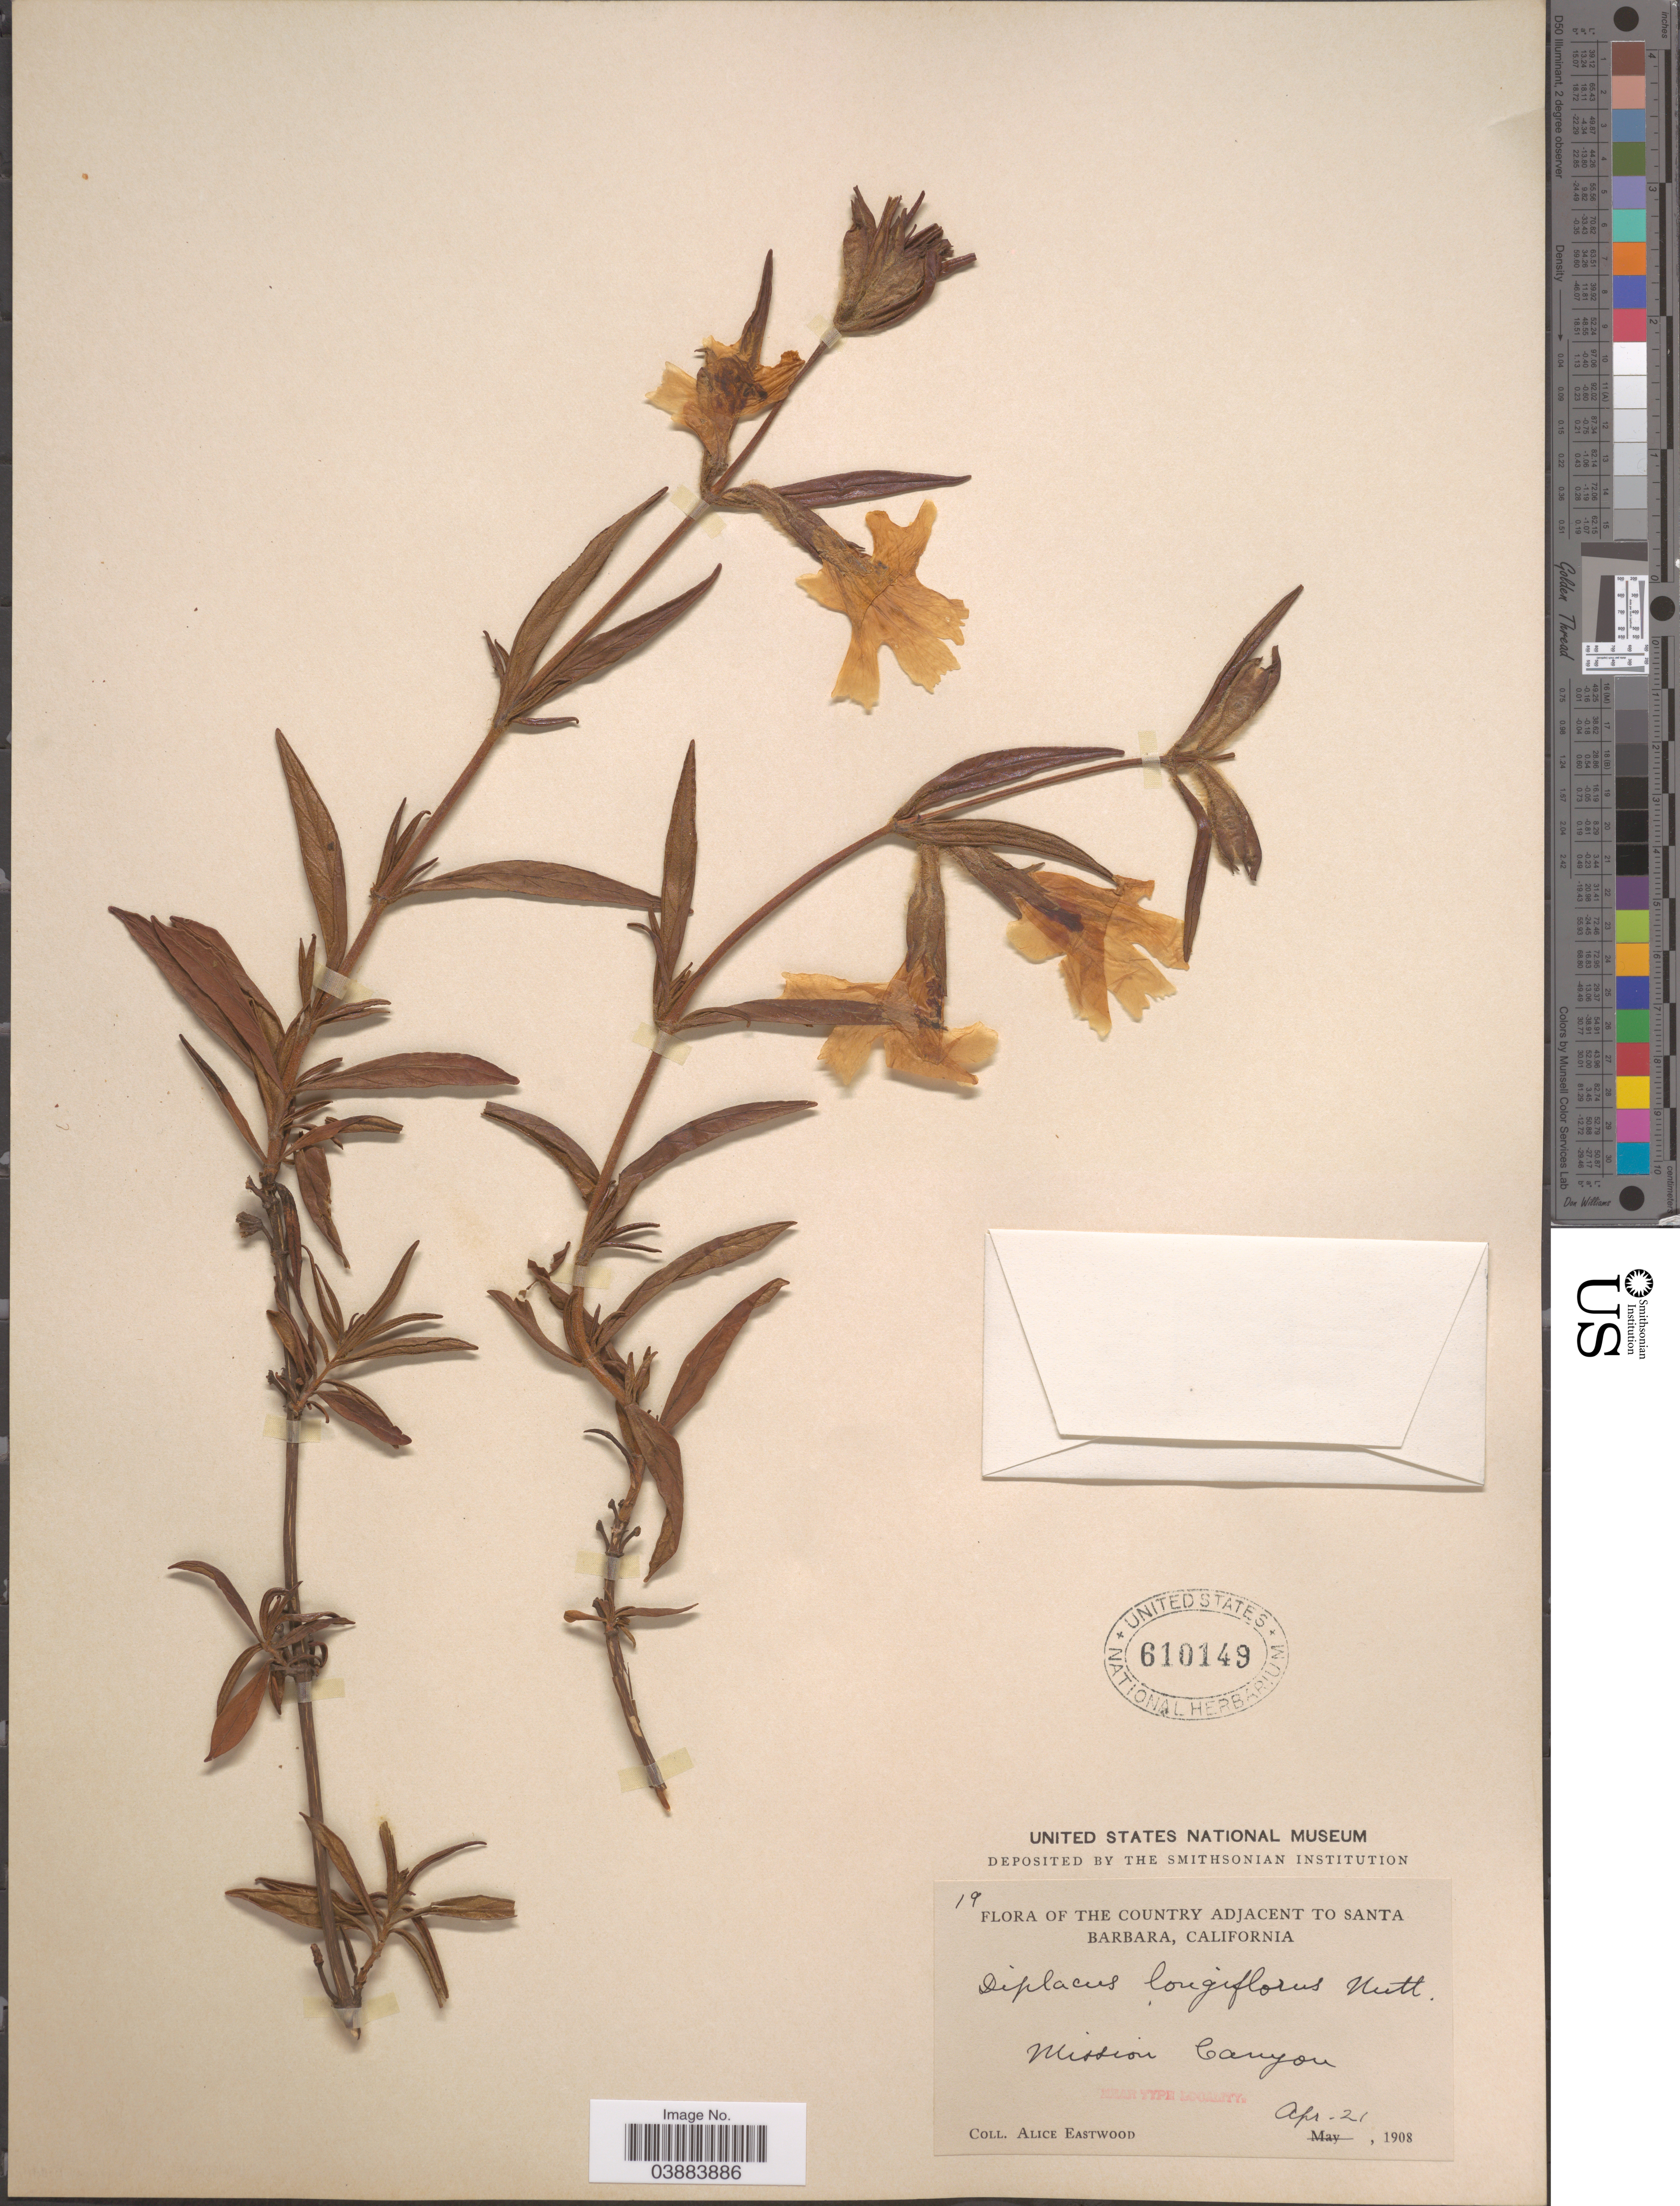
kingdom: Plantae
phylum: Tracheophyta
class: Magnoliopsida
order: Lamiales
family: Phrymaceae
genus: Diplacus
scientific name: Diplacus longiflorus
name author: Nutt.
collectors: A. Eastwood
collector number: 19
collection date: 1908-04-21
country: United States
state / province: California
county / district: Santa Barbara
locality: The Country Adjacent to Santa Barbara. Mission Canyon.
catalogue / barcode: US 610149